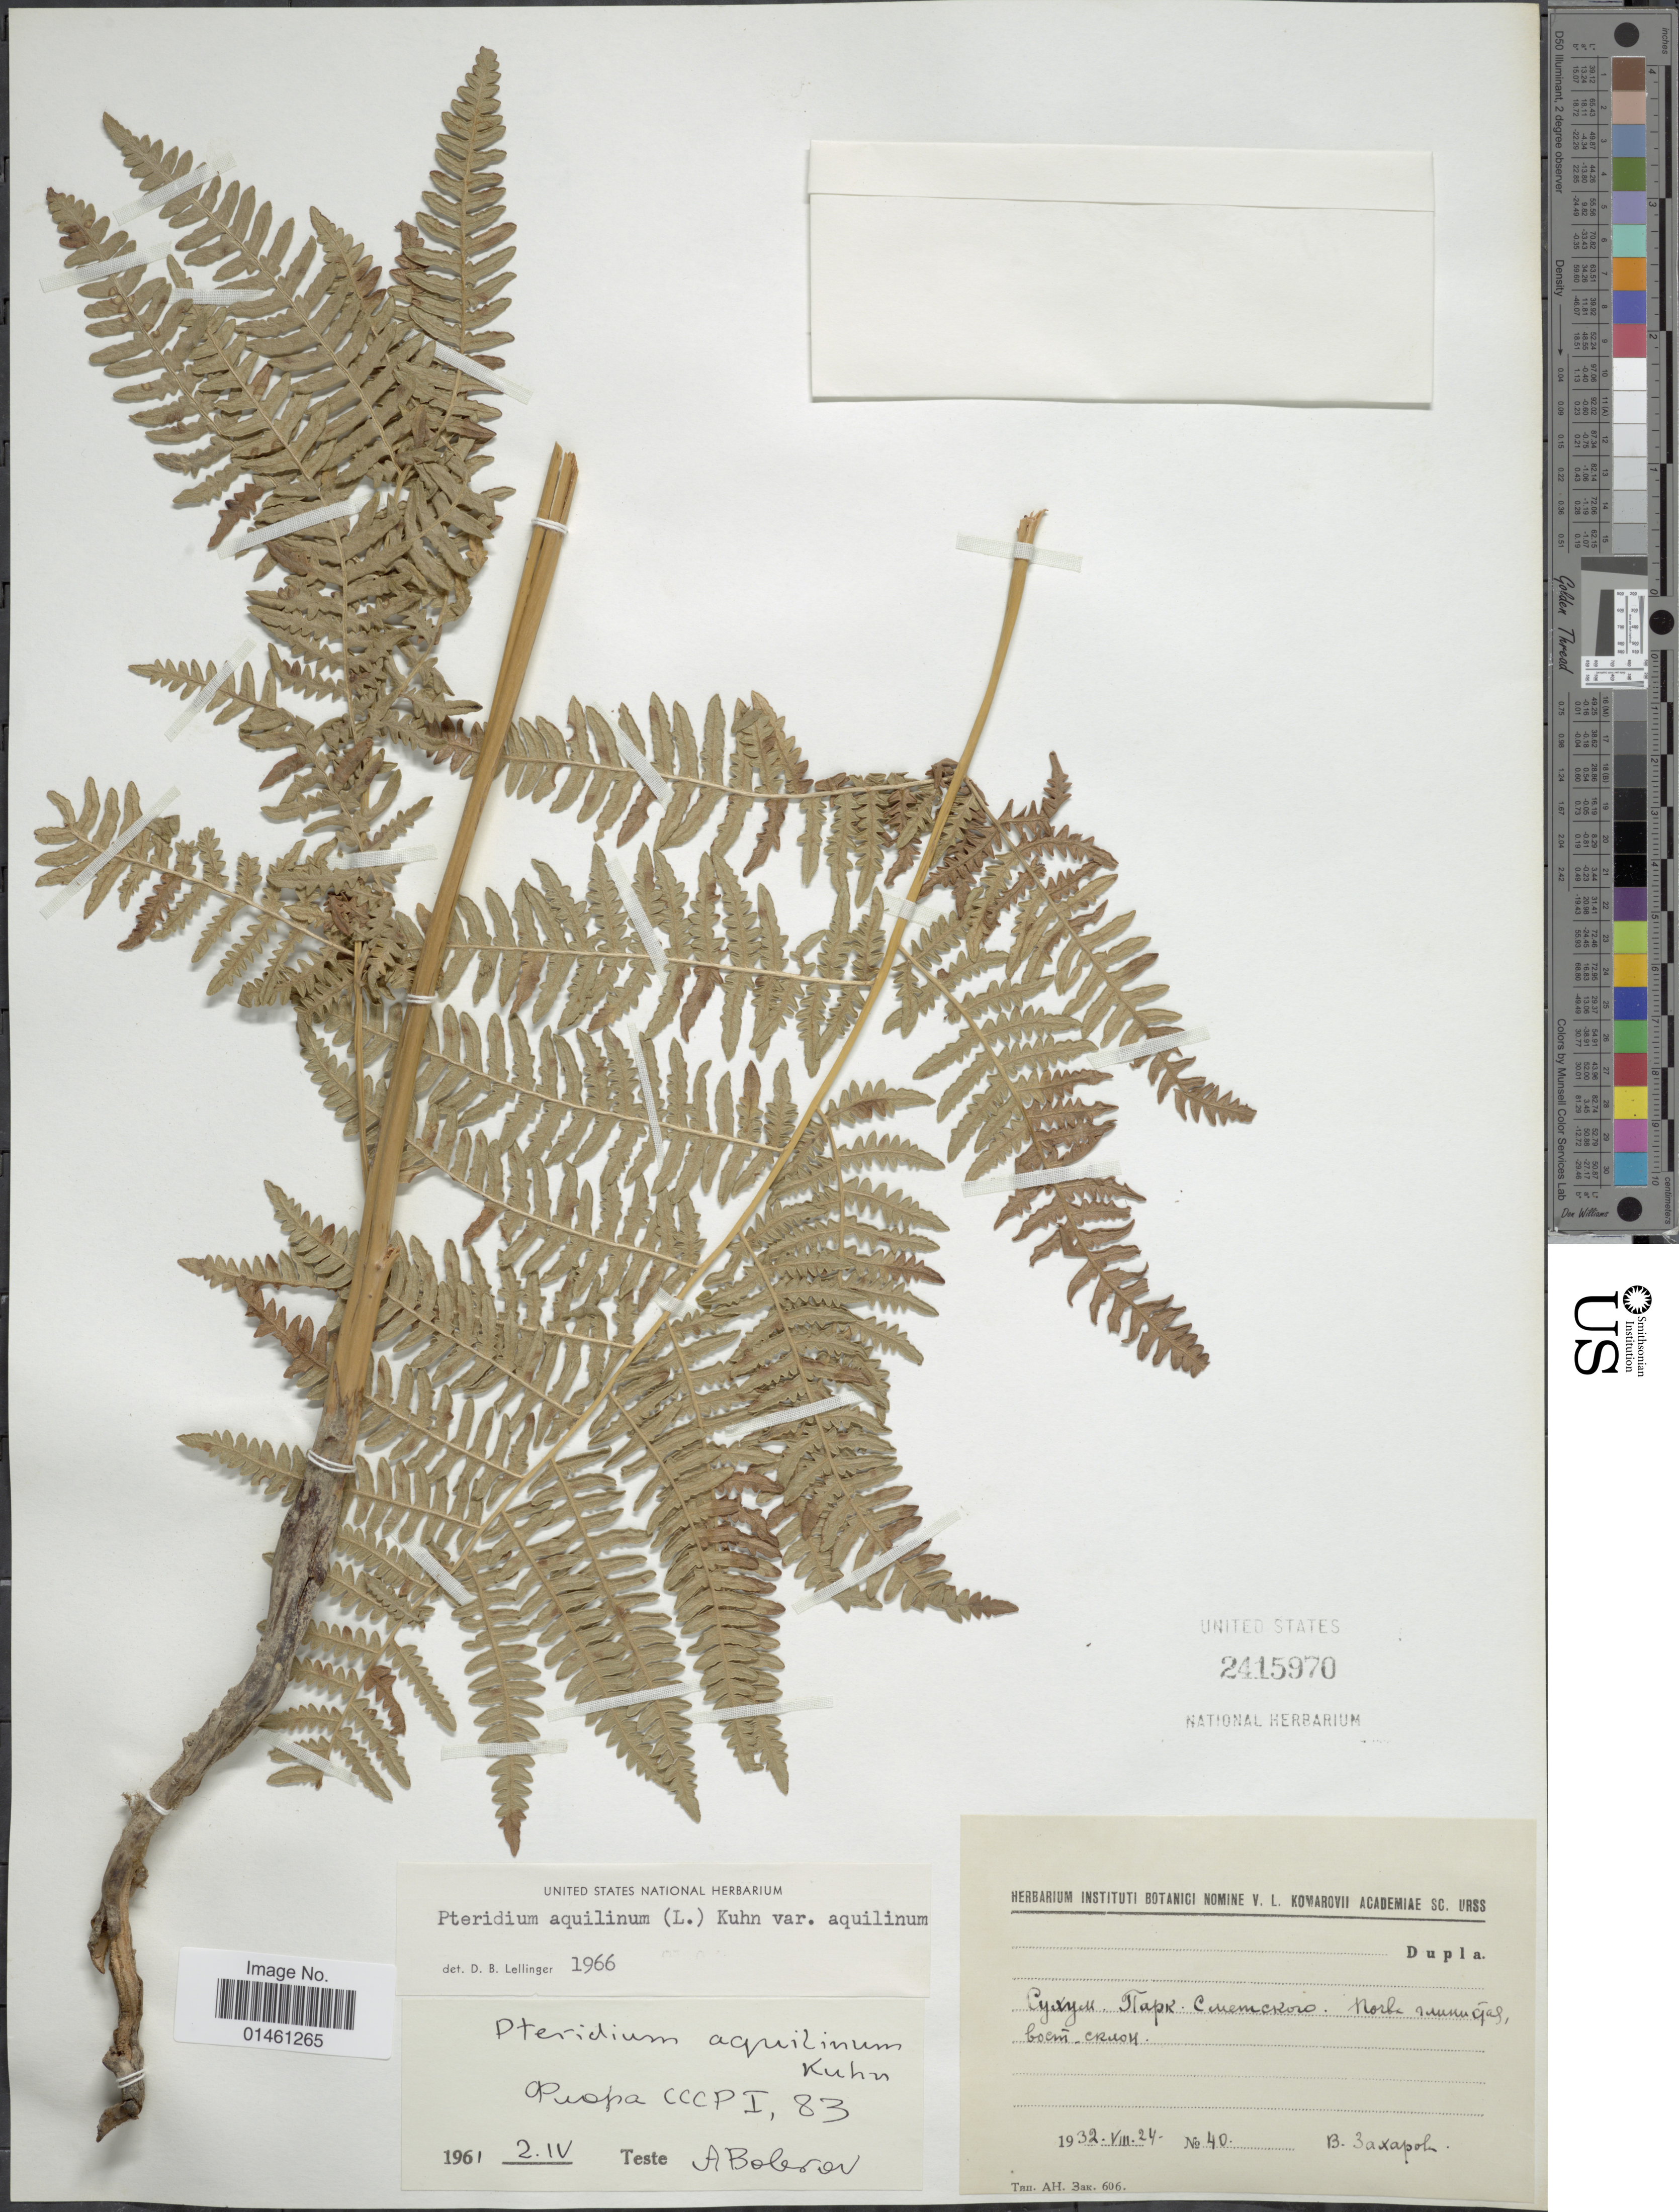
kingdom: Plantae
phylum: Tracheophyta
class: Polypodiopsida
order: Polypodiales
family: Dennstaedtiaceae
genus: Pteridium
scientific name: Pteridium aquilinum var. typicum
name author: R.M. Tryon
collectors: B. Saxapoli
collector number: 40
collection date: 1932-08-24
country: Georgia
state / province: Abkhazia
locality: Cy[Foreign script]yu, [Foreign script]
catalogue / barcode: US 2415970